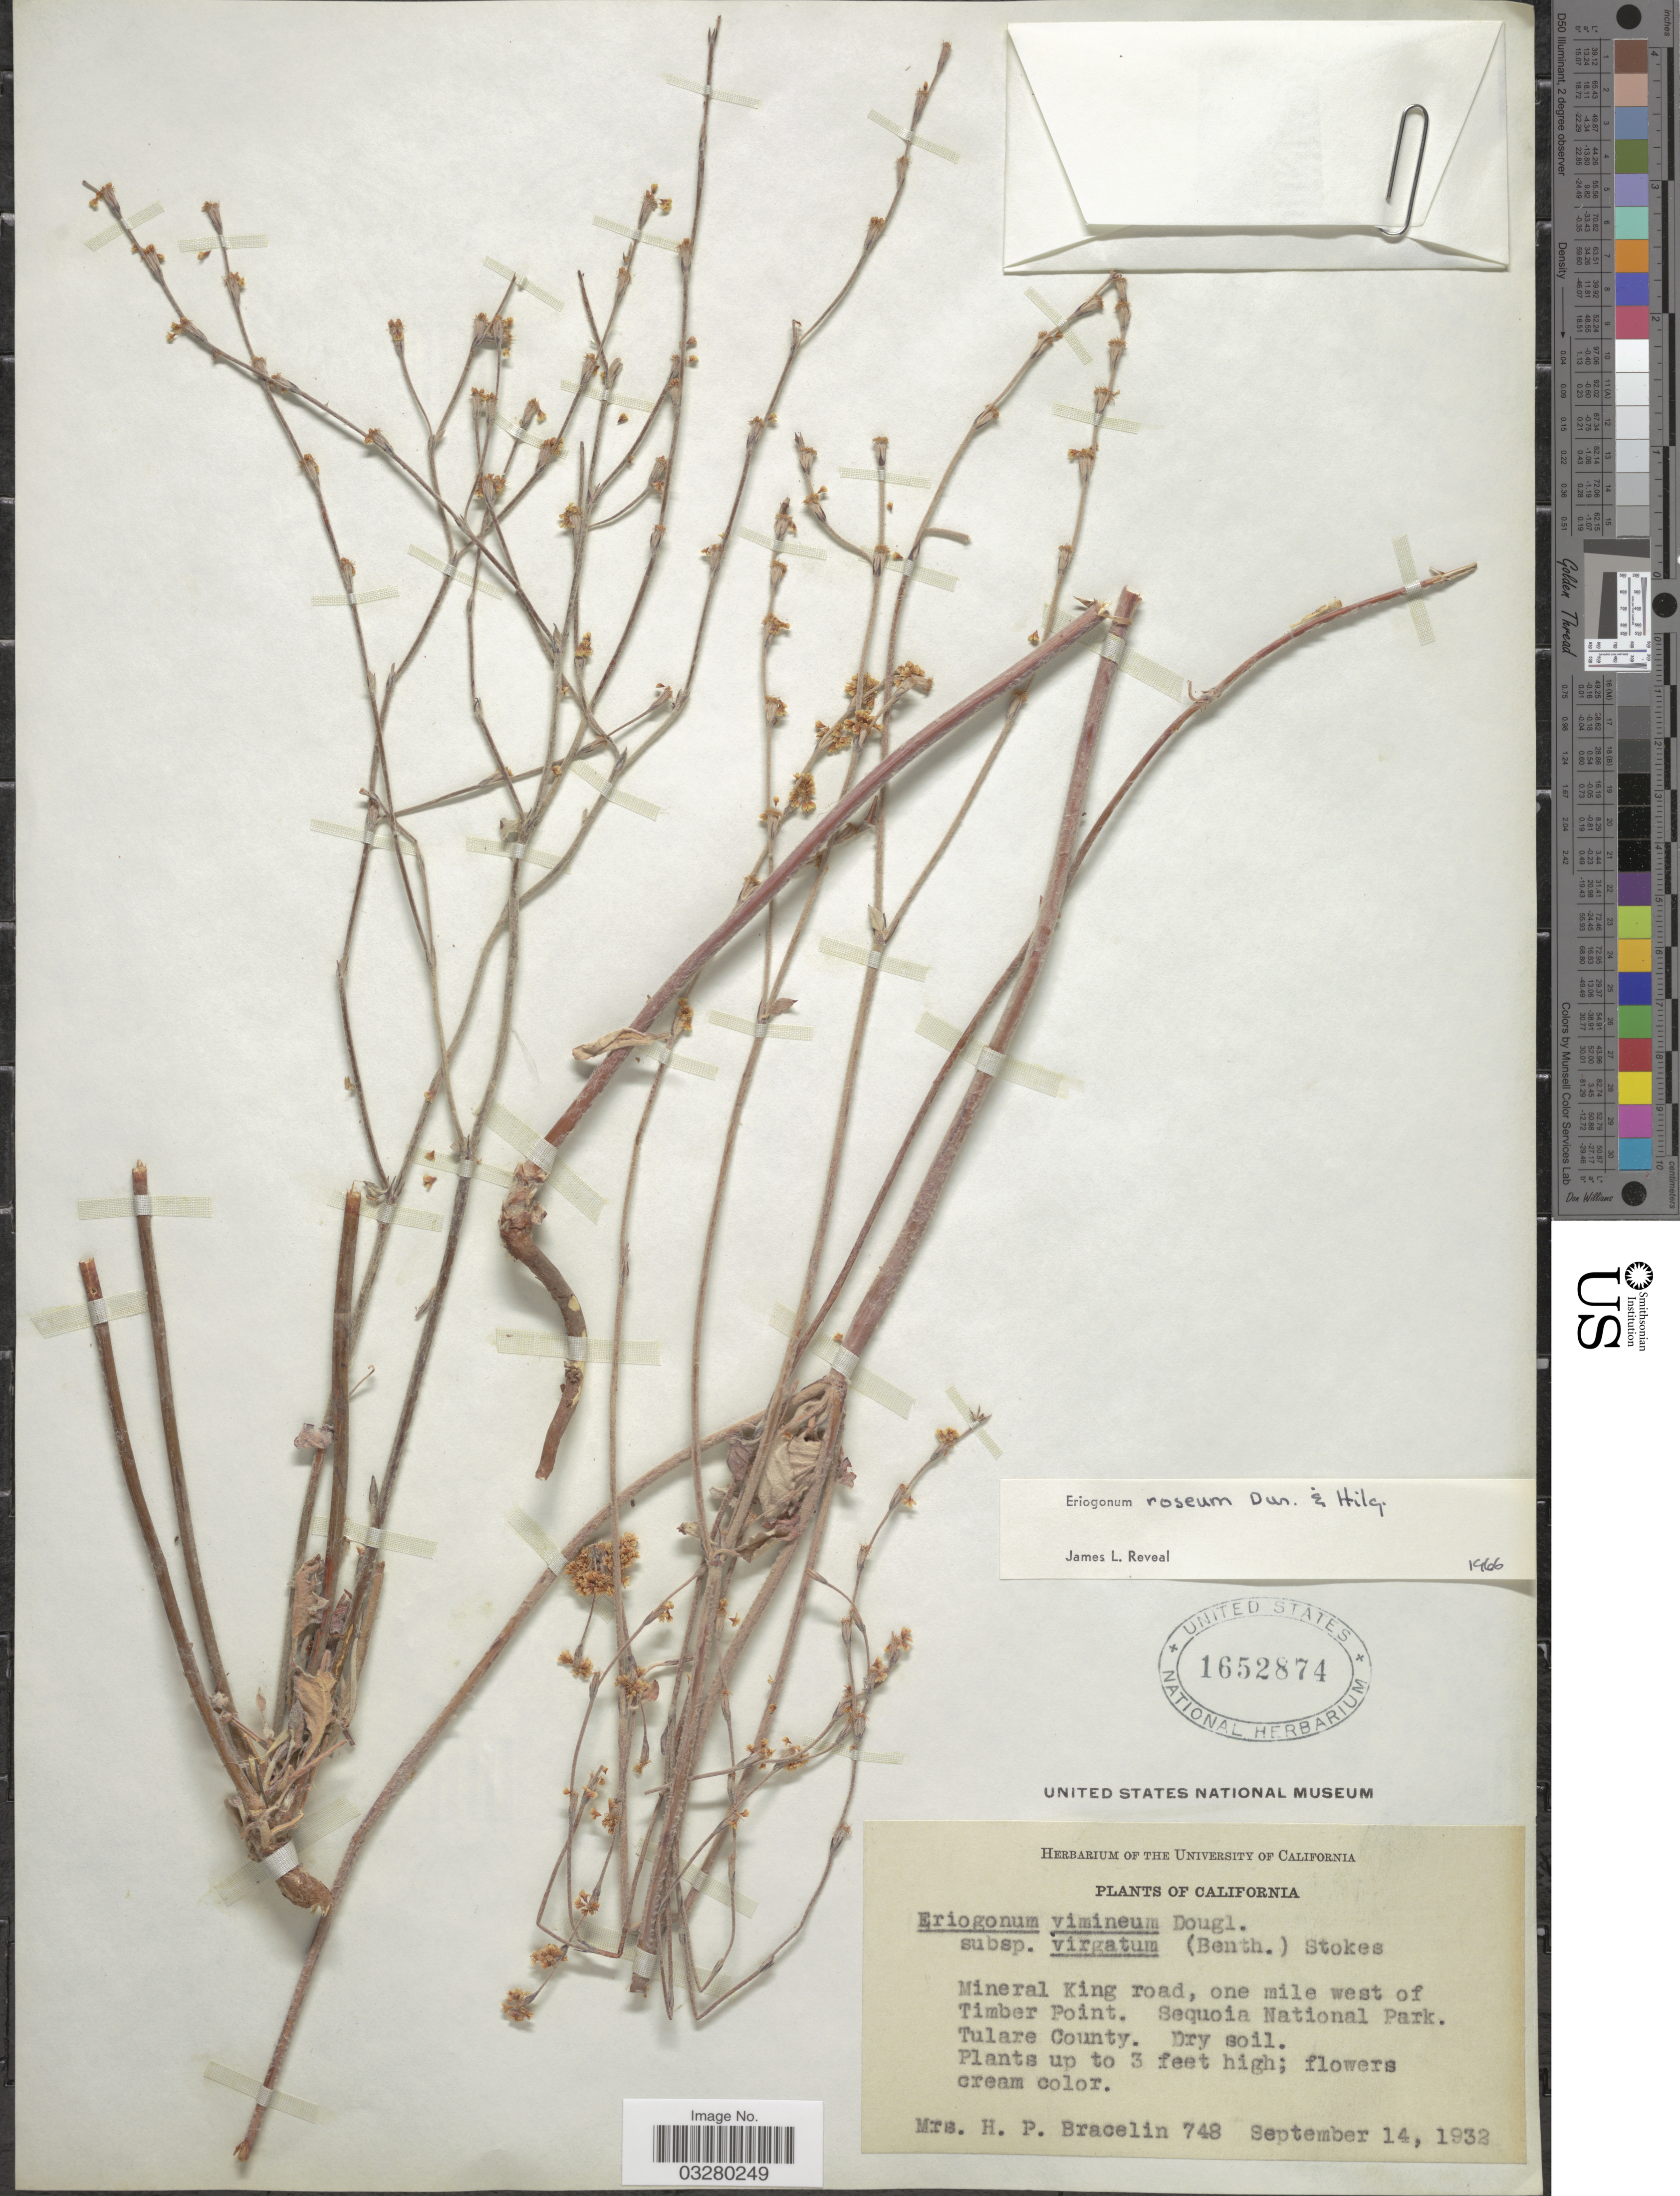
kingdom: Plantae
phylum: Tracheophyta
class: Magnoliopsida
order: Caryophyllales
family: Polygonaceae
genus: Eriogonum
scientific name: Eriogonum roseum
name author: Durand & Hilg.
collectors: H. Bracelin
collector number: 748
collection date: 1932-09-14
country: United States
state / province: California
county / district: Tulare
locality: Mineral King road, one mile west of Timber Point. Sequoia National Park. Tulare County.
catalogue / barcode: US 1652874